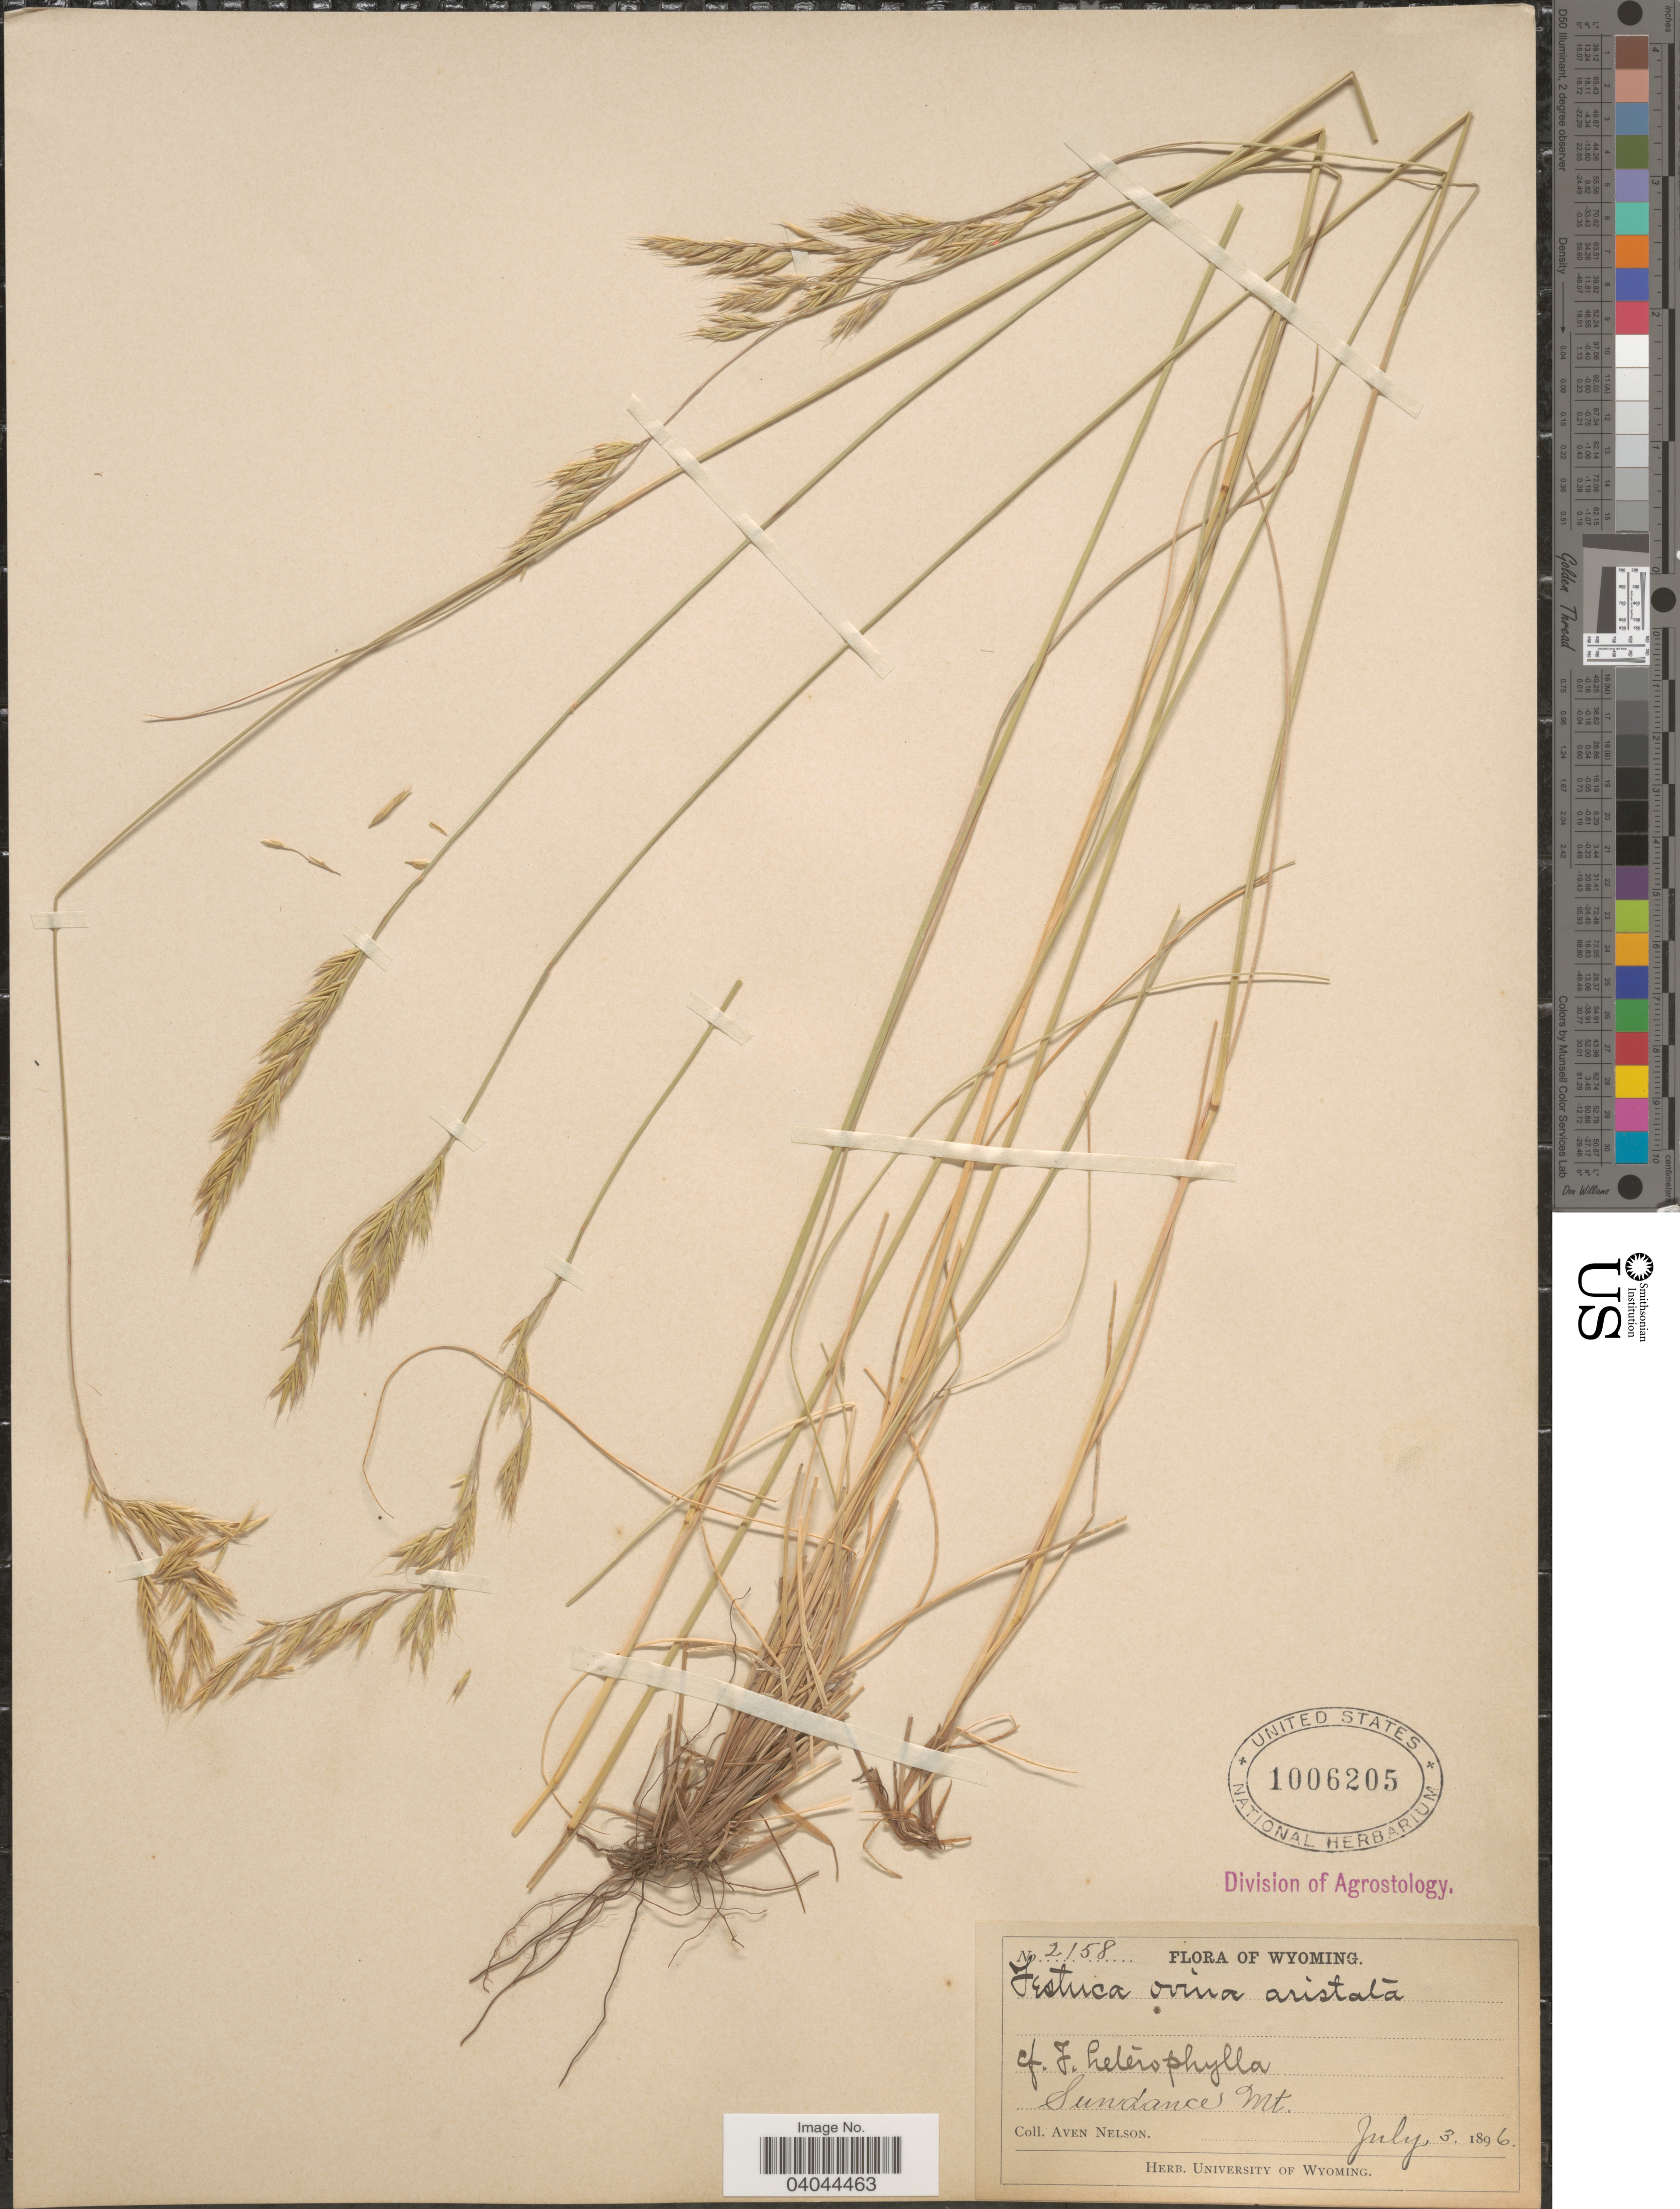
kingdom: Plantae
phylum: Tracheophyta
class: Liliopsida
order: Poales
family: Poaceae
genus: Festuca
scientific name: Festuca ovina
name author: L.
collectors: A. Nelson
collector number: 2158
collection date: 1896-07-03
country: United States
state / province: Wyoming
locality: Sundance Mt.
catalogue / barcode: US 1006205